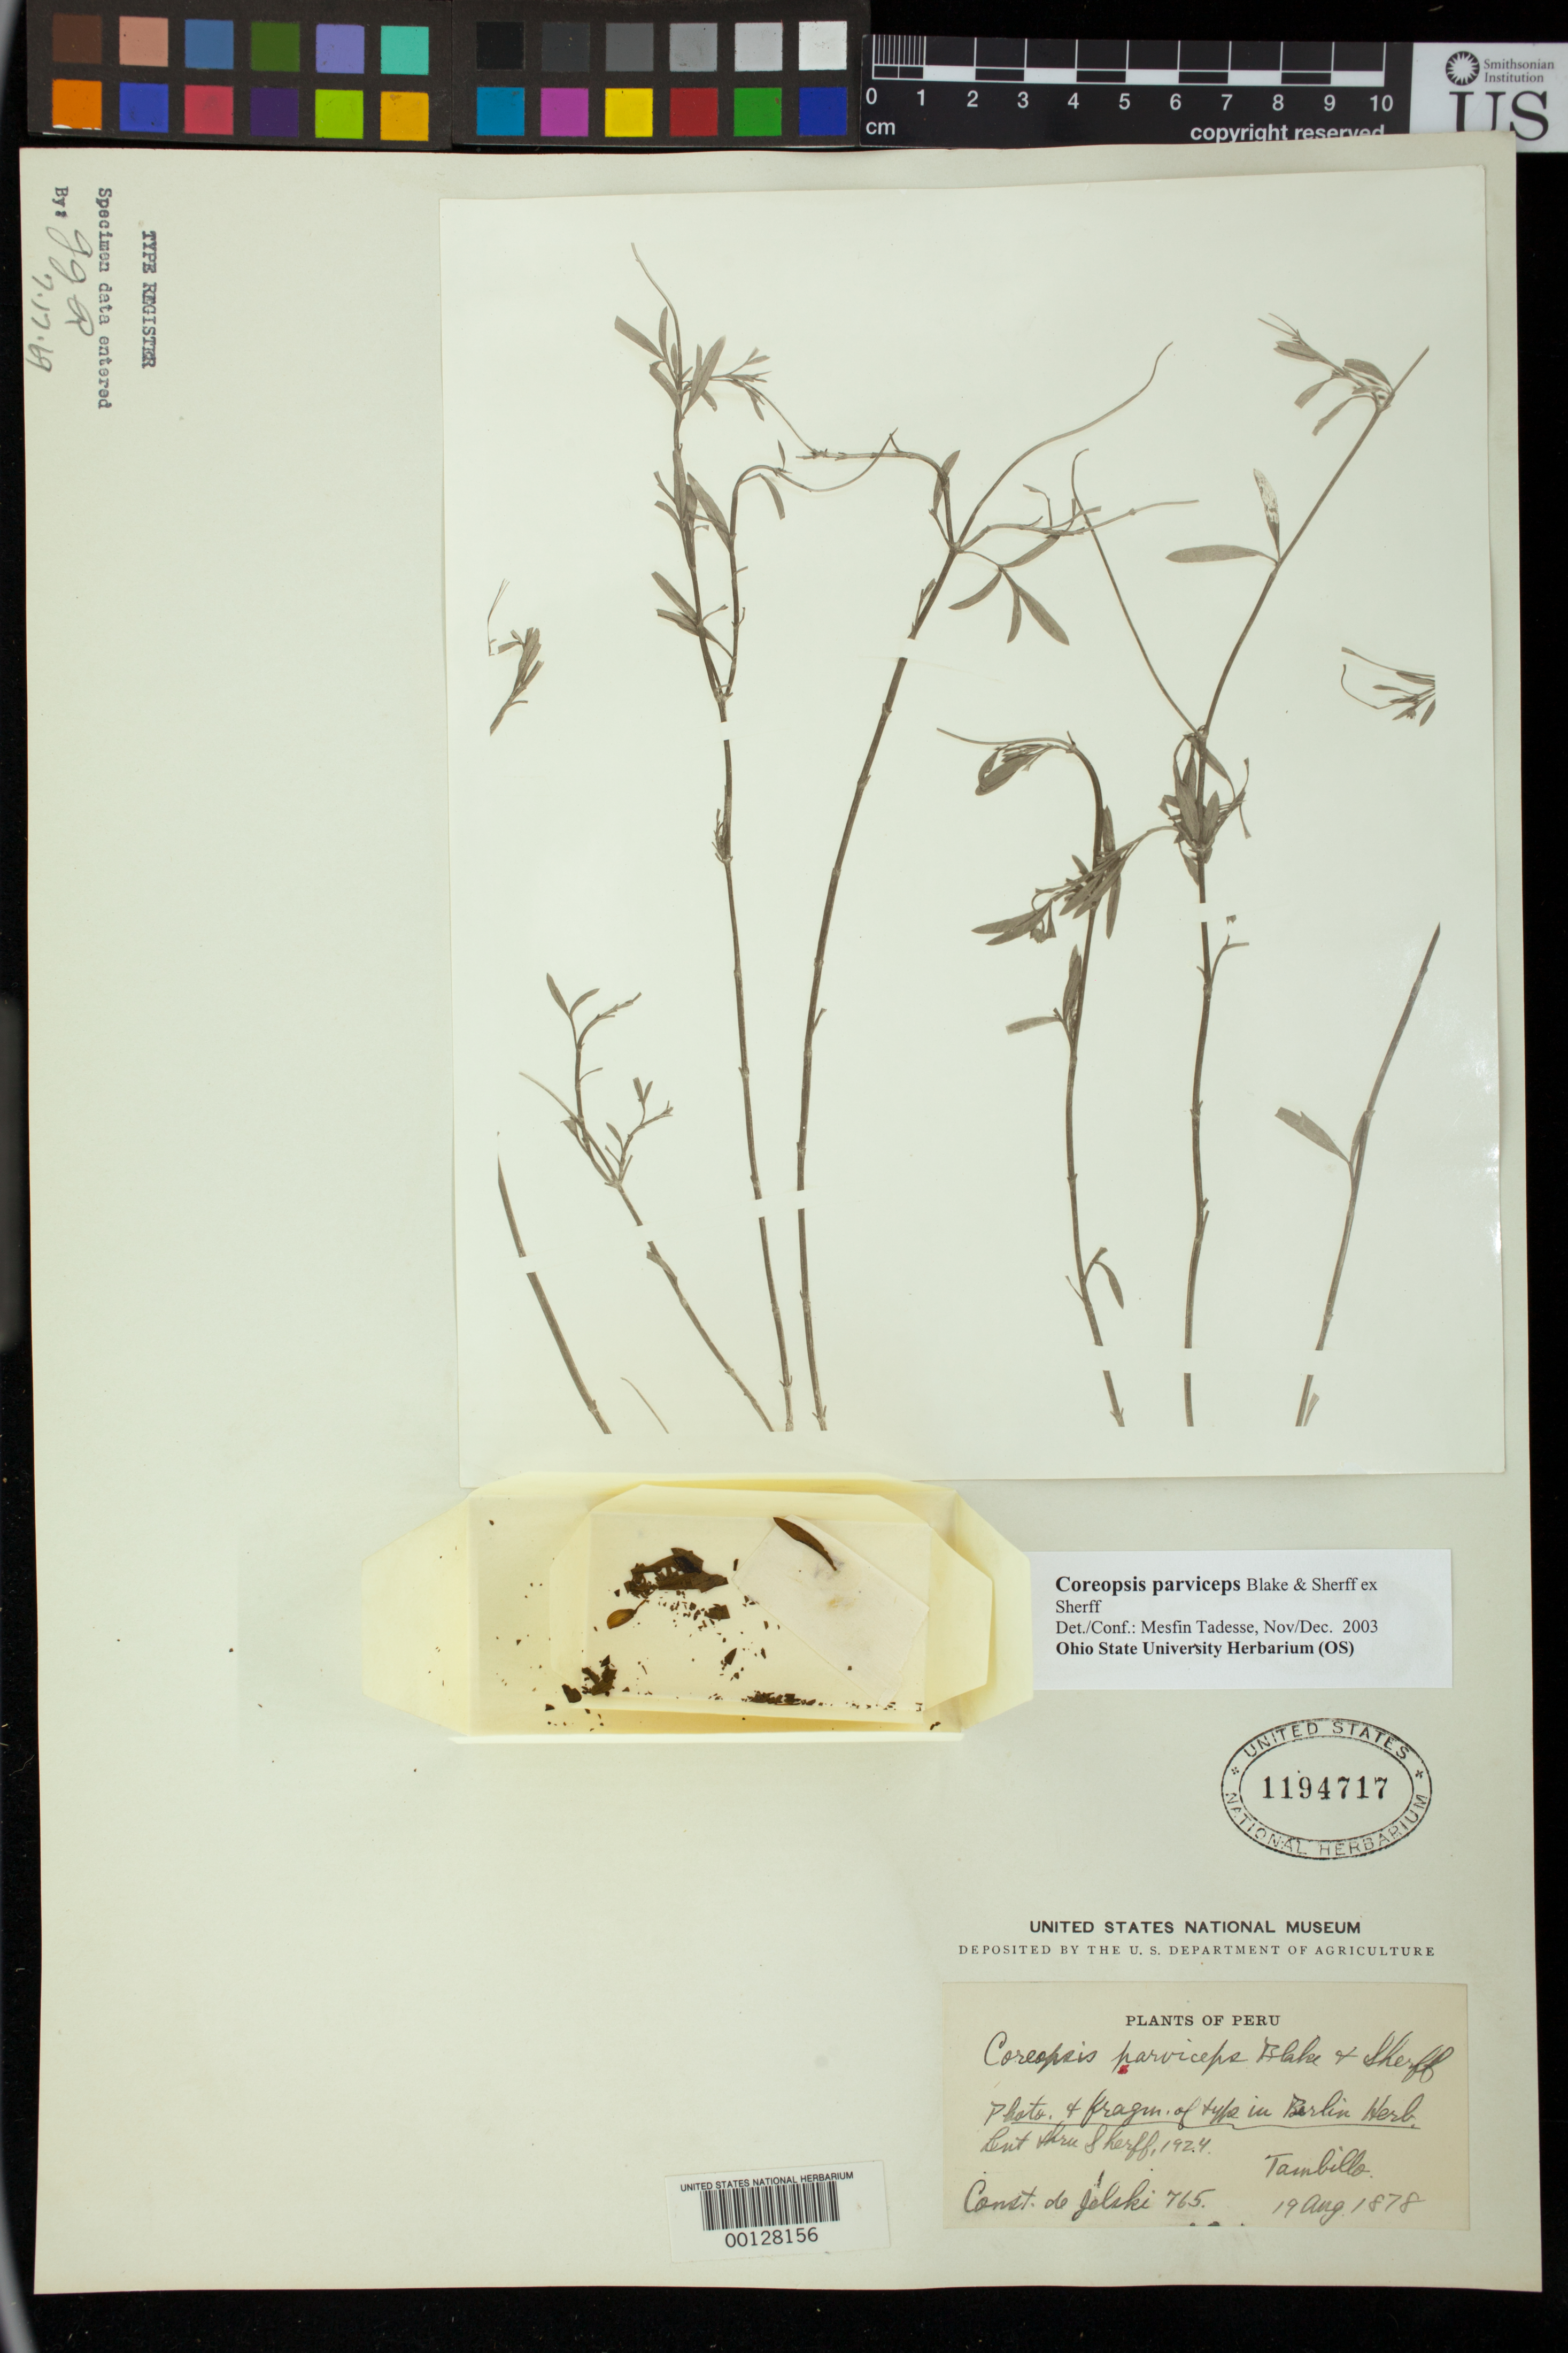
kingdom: Plantae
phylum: Tracheophyta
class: Magnoliopsida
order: Asterales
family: Asteraceae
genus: Coreopsis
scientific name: Coreopsis parviceps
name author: S.F. Blake & Sherff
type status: Type Collection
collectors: C. von Jelski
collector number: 765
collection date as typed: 19 Aug 1878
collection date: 1878-08-19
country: Peru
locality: Tambillo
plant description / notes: Photograph and fragmentary material of type specimen ex herb. Berlin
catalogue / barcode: US 1194717